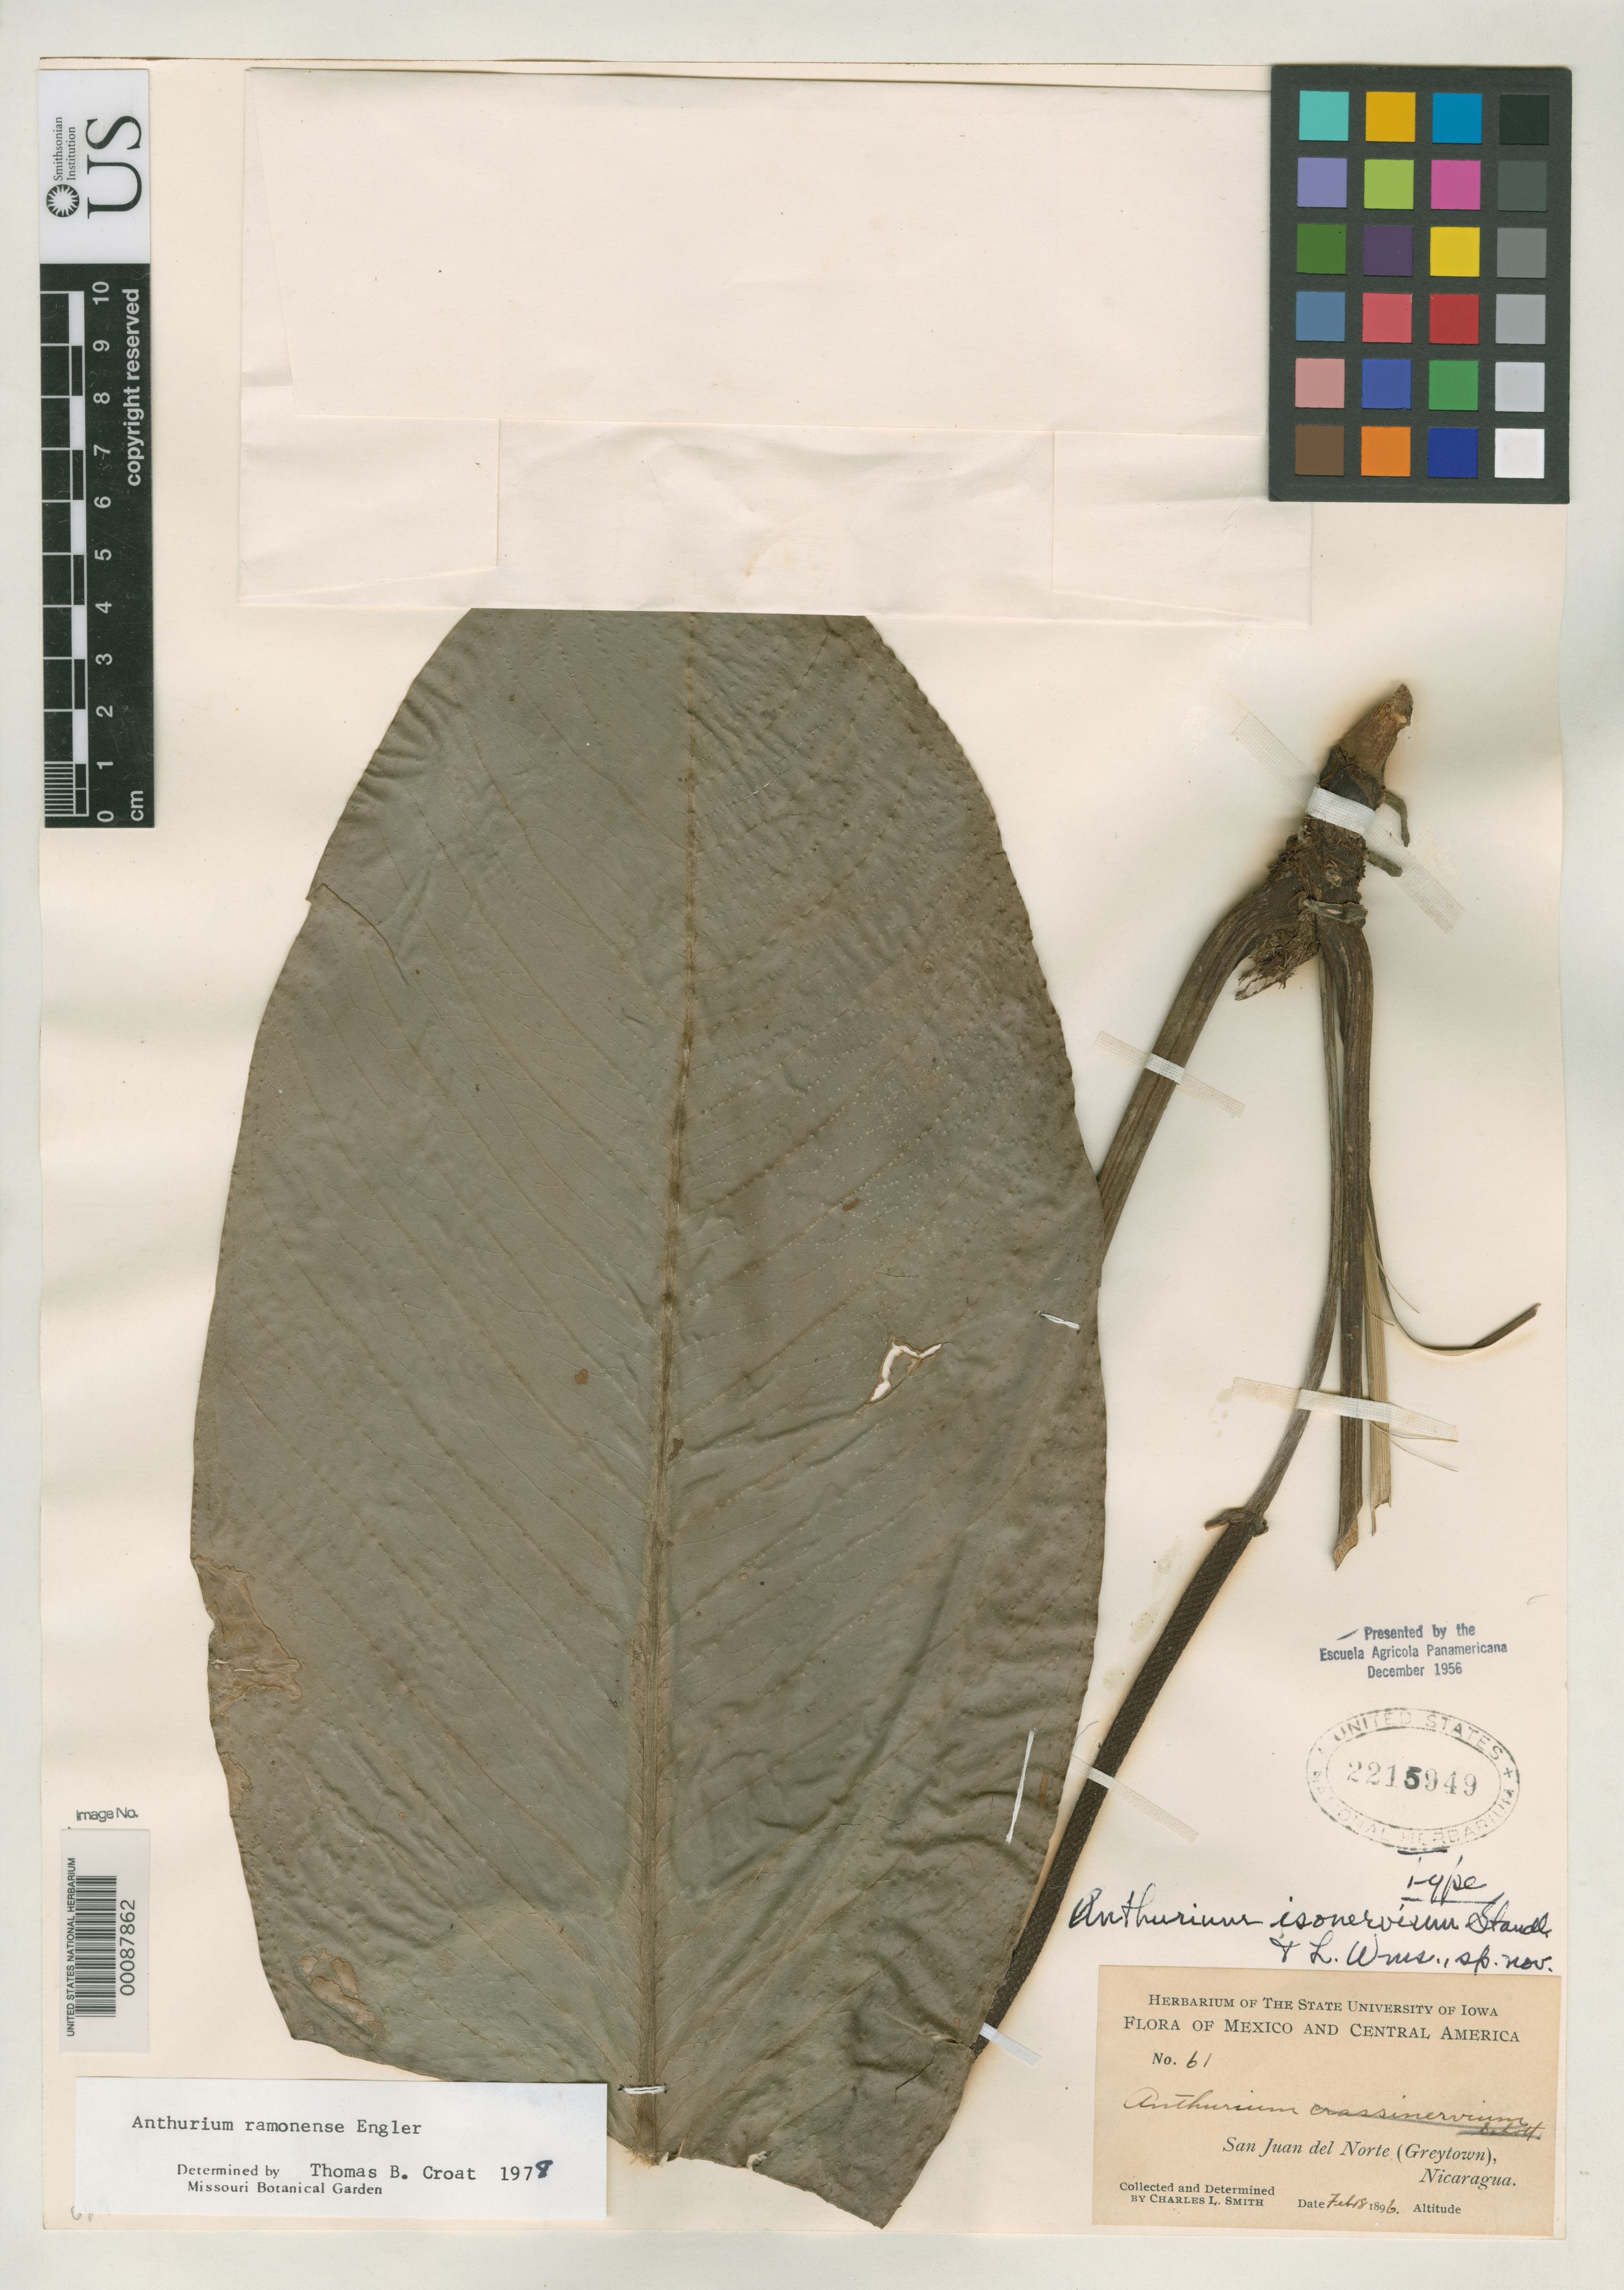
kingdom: Plantae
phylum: Tracheophyta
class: Liliopsida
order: Alismatales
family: Araceae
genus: Anthurium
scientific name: Anthurium isonervium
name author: Standl. & L.O. Williams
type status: Holotype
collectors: C. L. Smith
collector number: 61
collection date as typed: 08 Feb 1896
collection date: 1896-02-08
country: Nicaragua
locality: San Juan del Norte.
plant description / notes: "Presented by the Escuela Agricola Panamericana December 1956." Holotype, transferred from EAP to US (see Dorr et al. 2009, Taxon 58: 993-1001).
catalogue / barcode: US 2215949